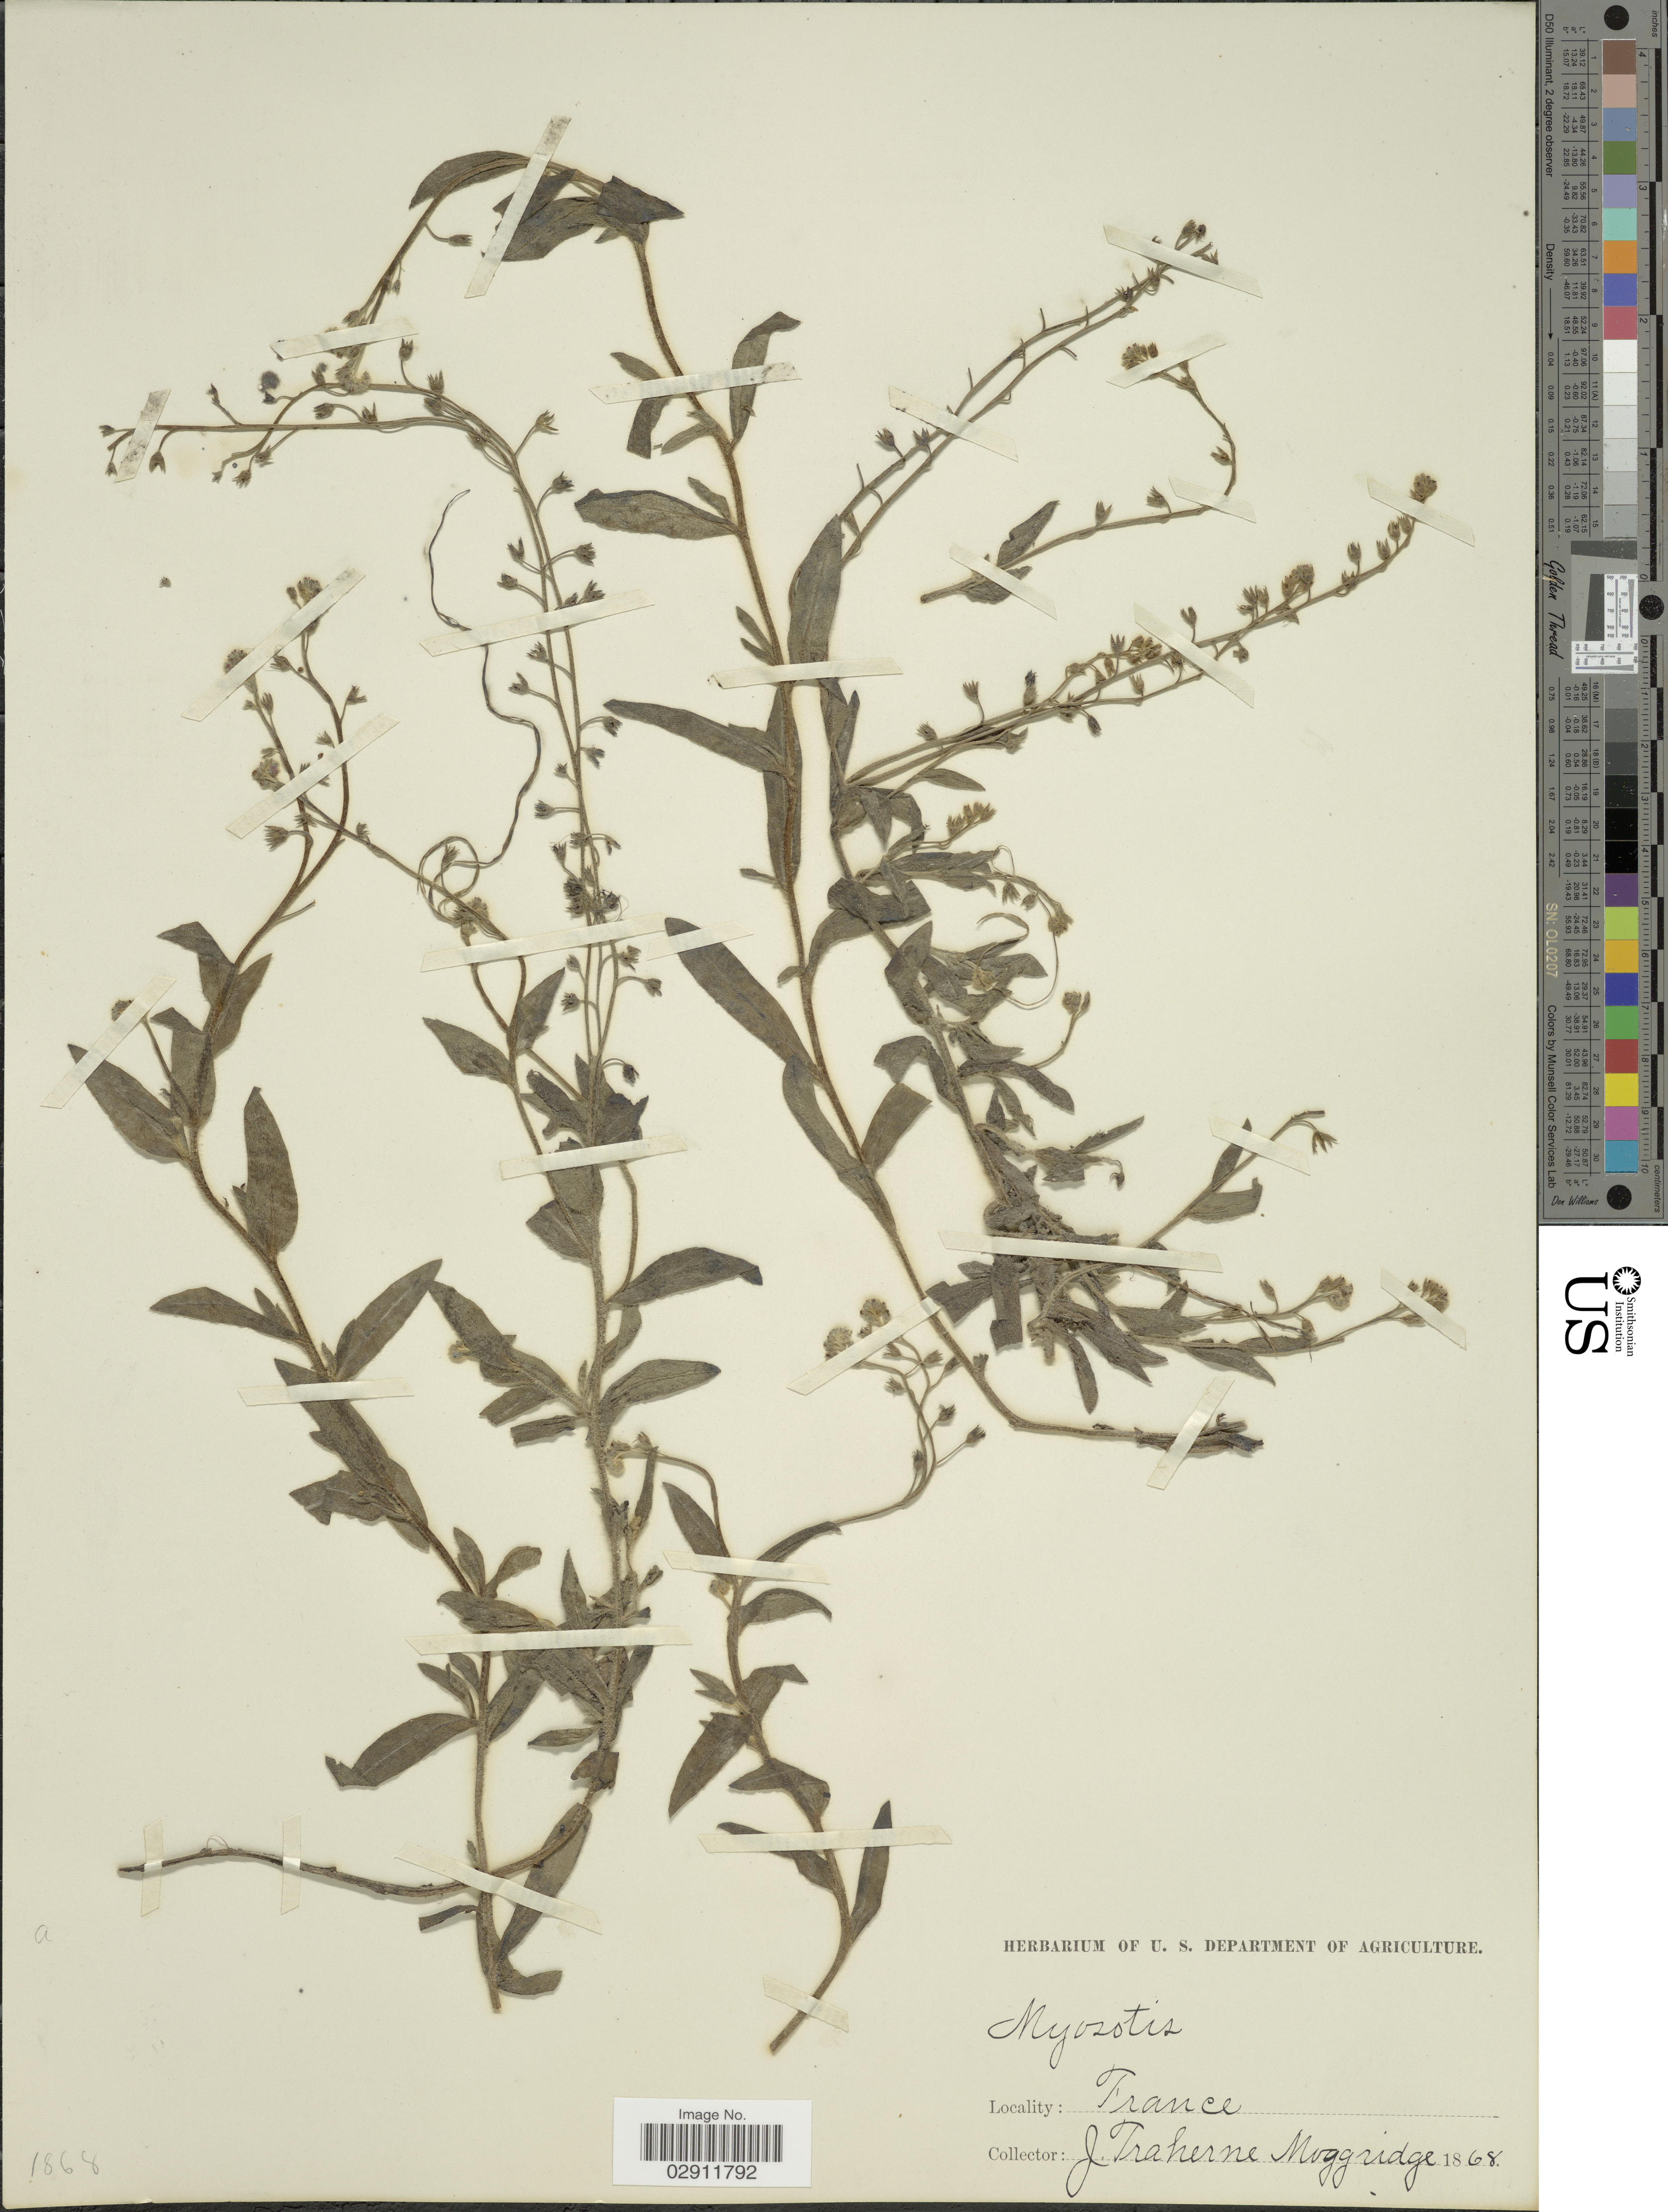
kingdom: Plantae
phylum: Tracheophyta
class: Magnoliopsida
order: Boraginales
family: Boraginaceae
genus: Myosotis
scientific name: Myosotis sp.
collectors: J. T. Moggridge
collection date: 1868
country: France